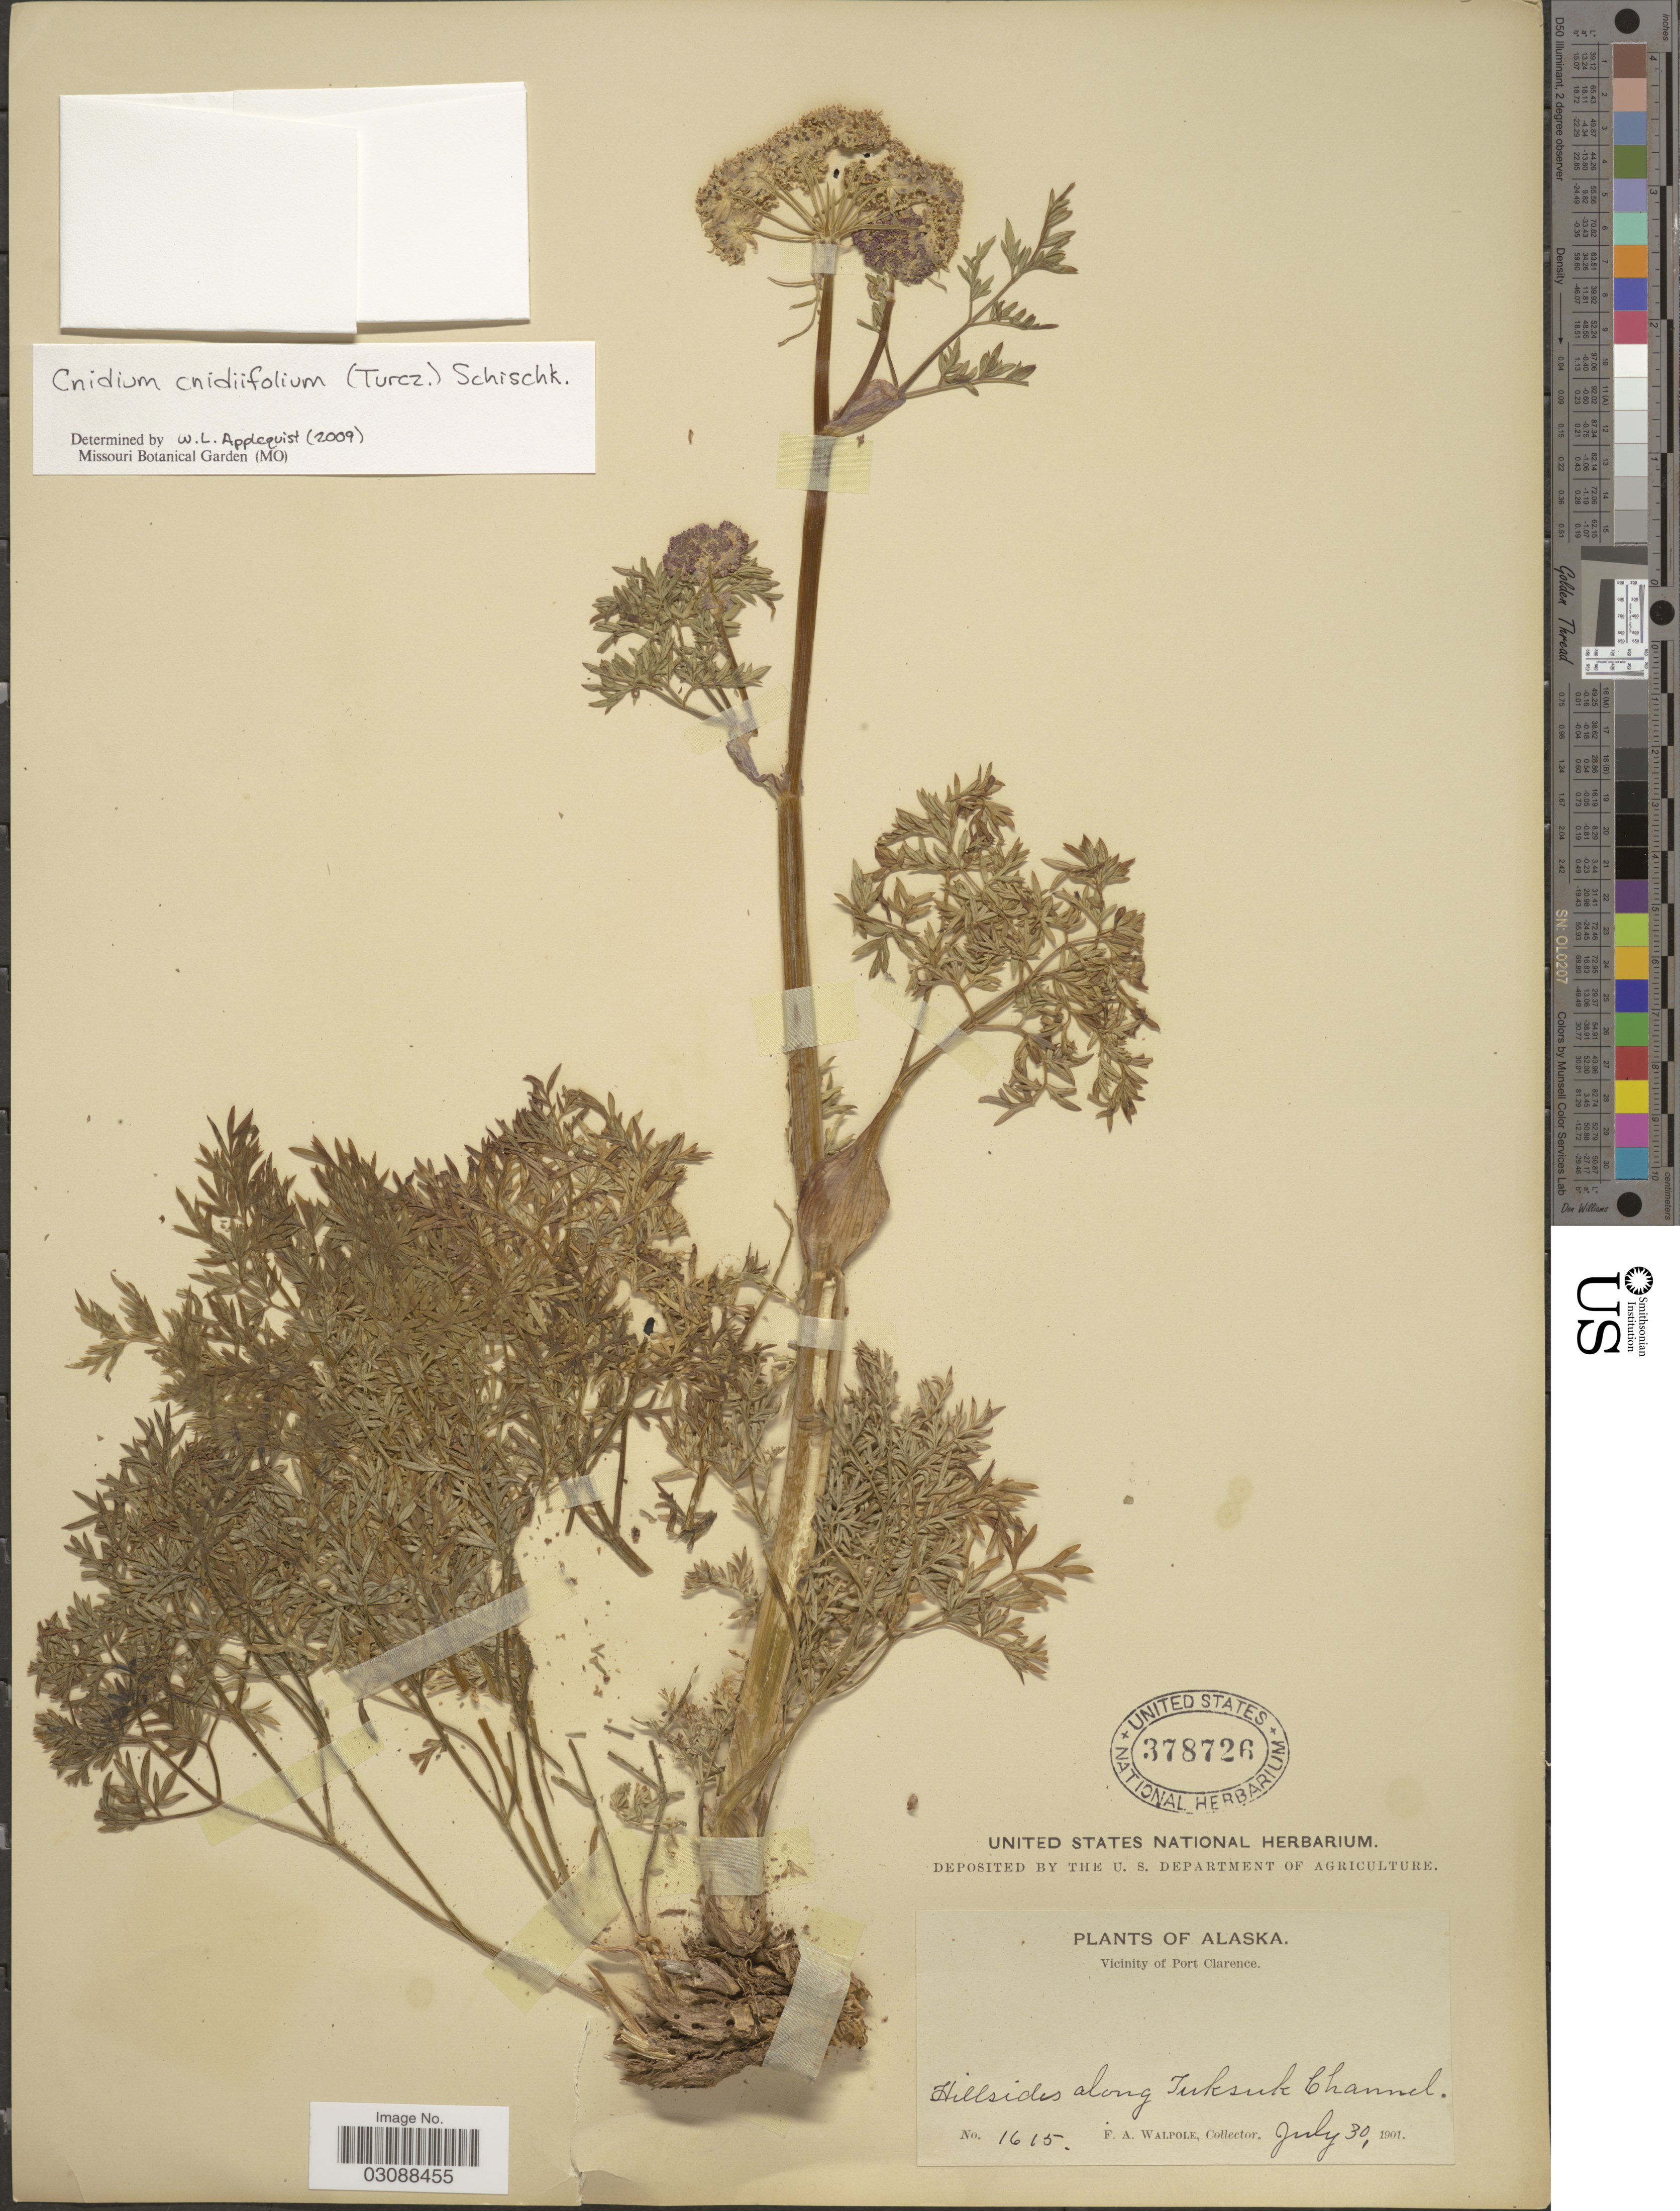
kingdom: Plantae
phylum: Tracheophyta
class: Magnoliopsida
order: Apiales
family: Apiaceae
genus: Cnidium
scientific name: Cnidium cnidiifolium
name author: (Turcz.) Schischk.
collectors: F. Walpole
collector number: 1615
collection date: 1901-07-30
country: United States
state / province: Alaska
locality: Vicinity of Port Clarence. Hillsides along Tuksuk Channel.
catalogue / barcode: US 378726